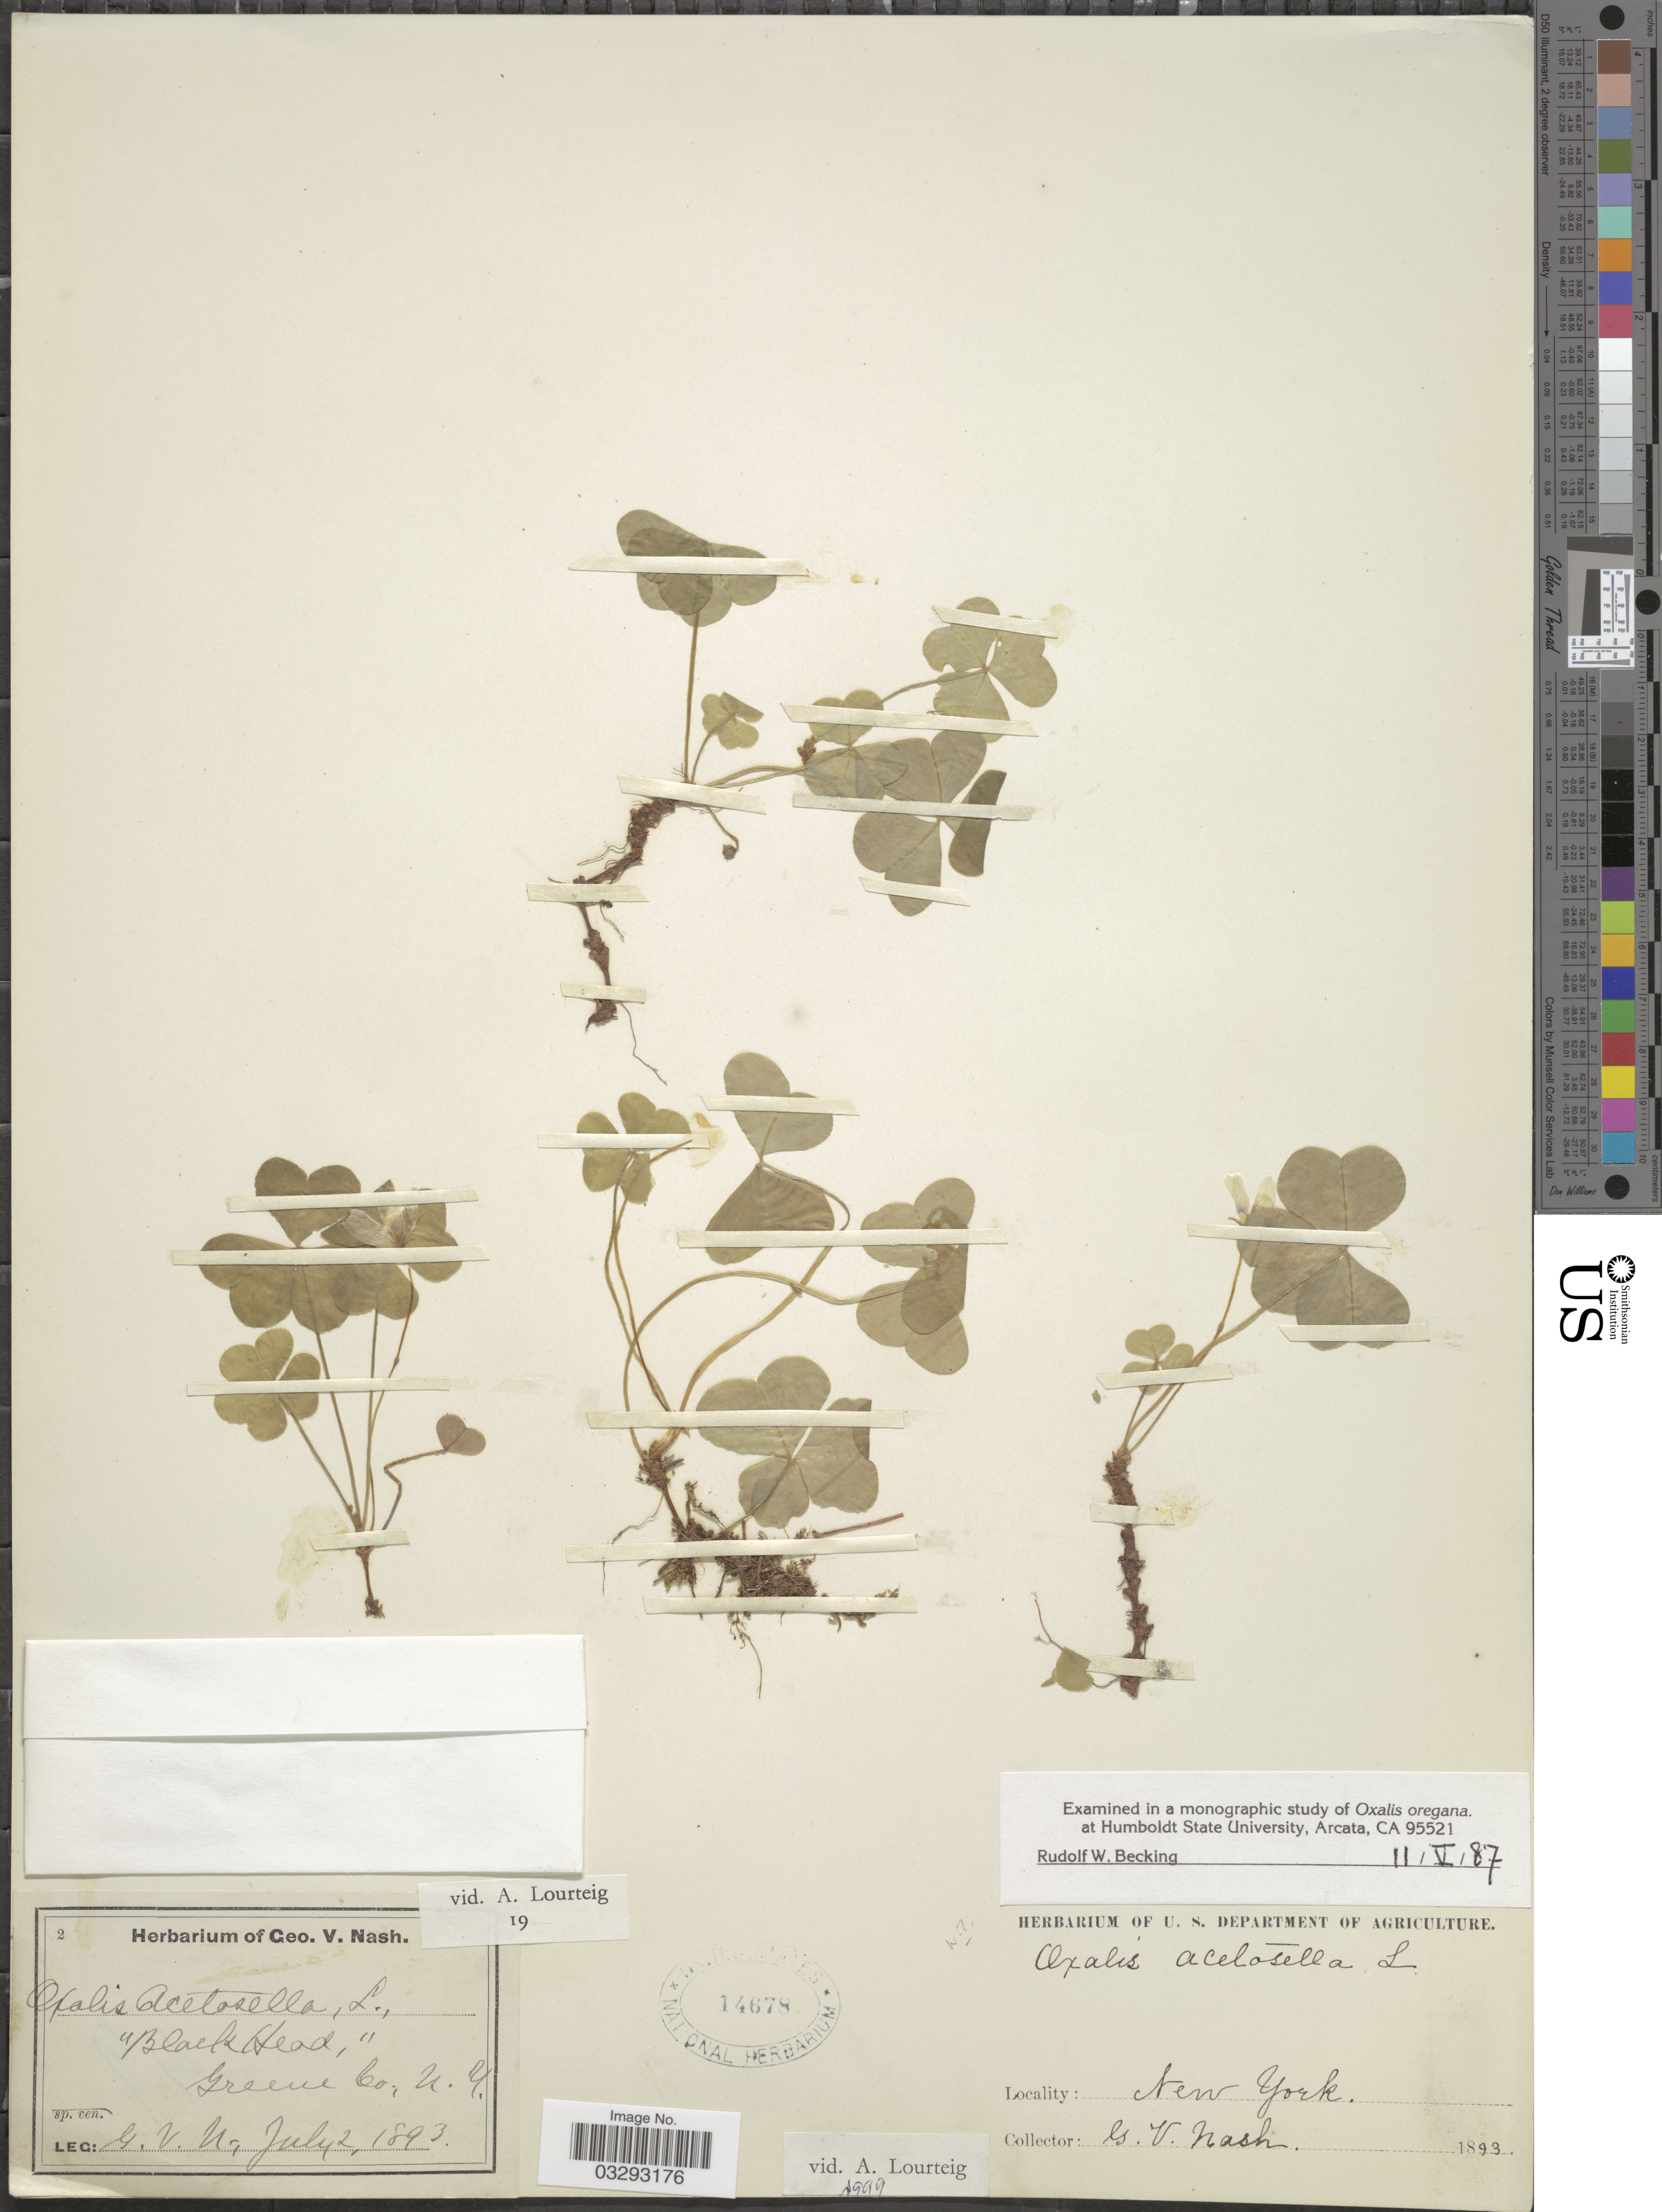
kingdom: Plantae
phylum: Tracheophyta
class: Magnoliopsida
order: Oxalidales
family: Oxalidaceae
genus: Oxalis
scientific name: Oxalis acetosella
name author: L.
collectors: G. V. Nash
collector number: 2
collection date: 1893-07-02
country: United States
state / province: New York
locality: Greene Co., N. Y.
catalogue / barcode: US 14678